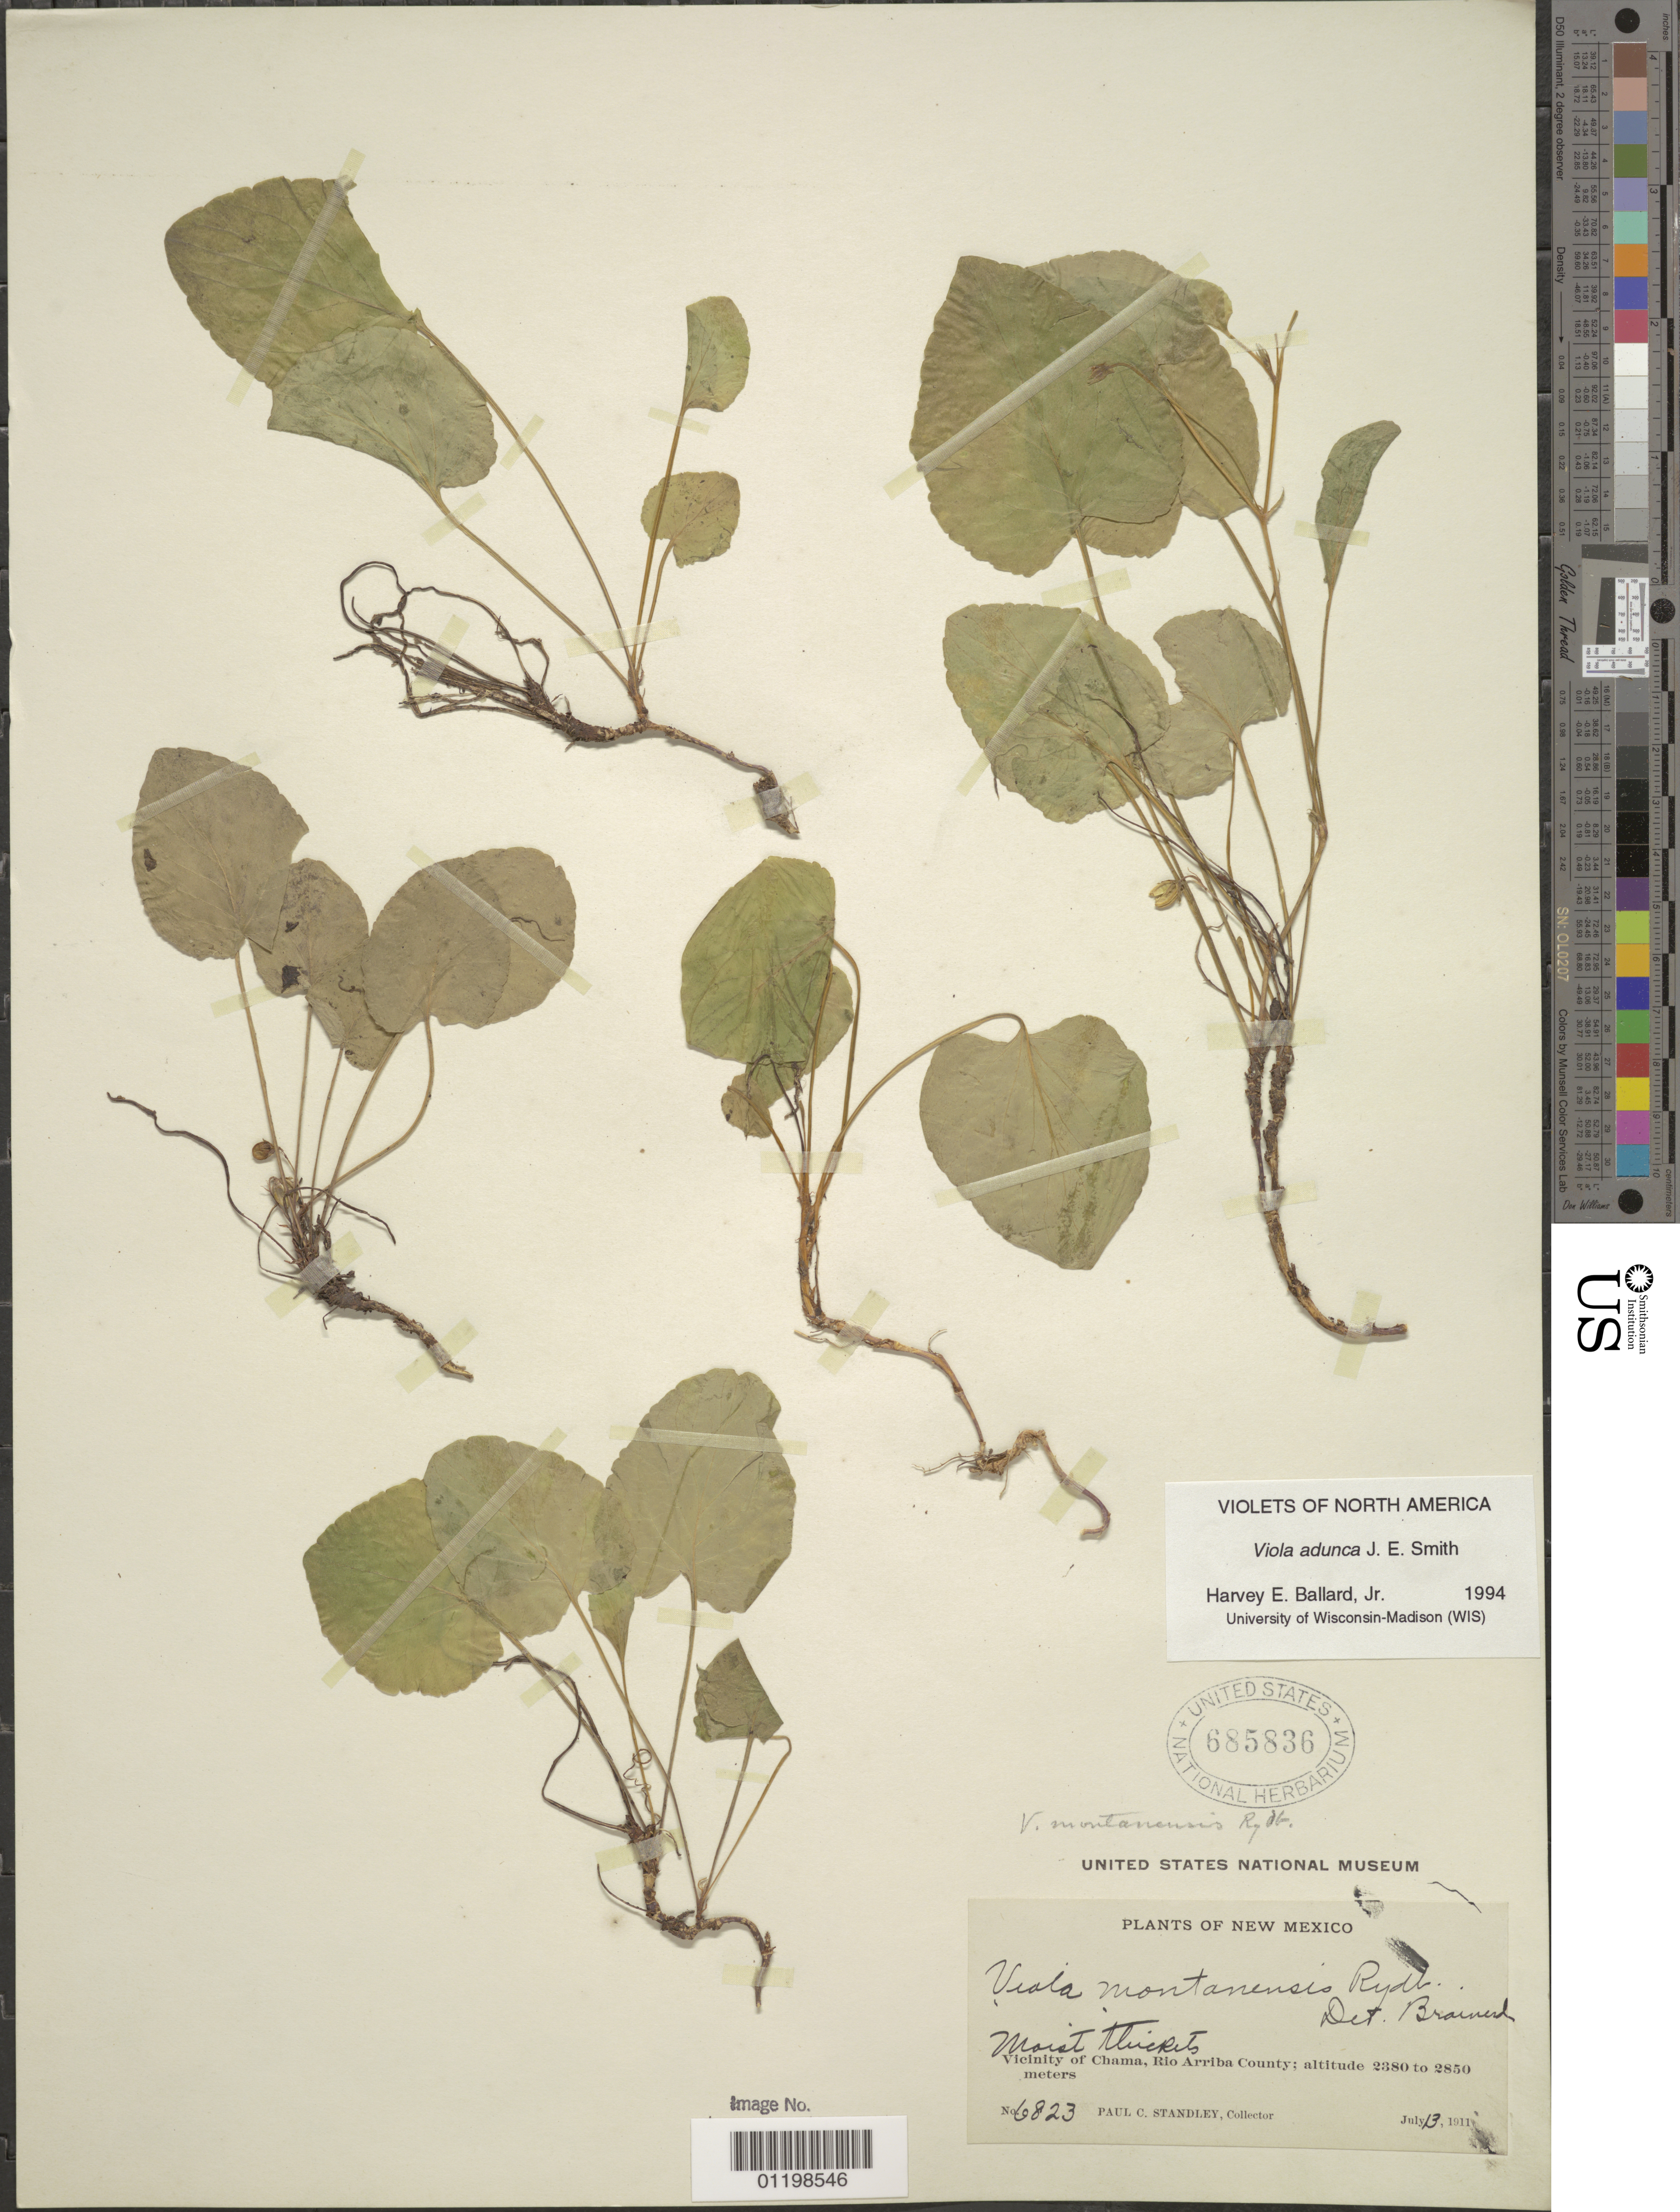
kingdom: Plantae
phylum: Tracheophyta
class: Magnoliopsida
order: Malpighiales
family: Violaceae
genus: Viola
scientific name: Viola adunca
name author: Sm.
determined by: Ballard, Harvey E.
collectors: P. C. Standley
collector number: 6823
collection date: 1911-07-13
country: United States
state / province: New Mexico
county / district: Rio Arriba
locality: Vicinity of Chama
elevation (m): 2380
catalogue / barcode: US 685836